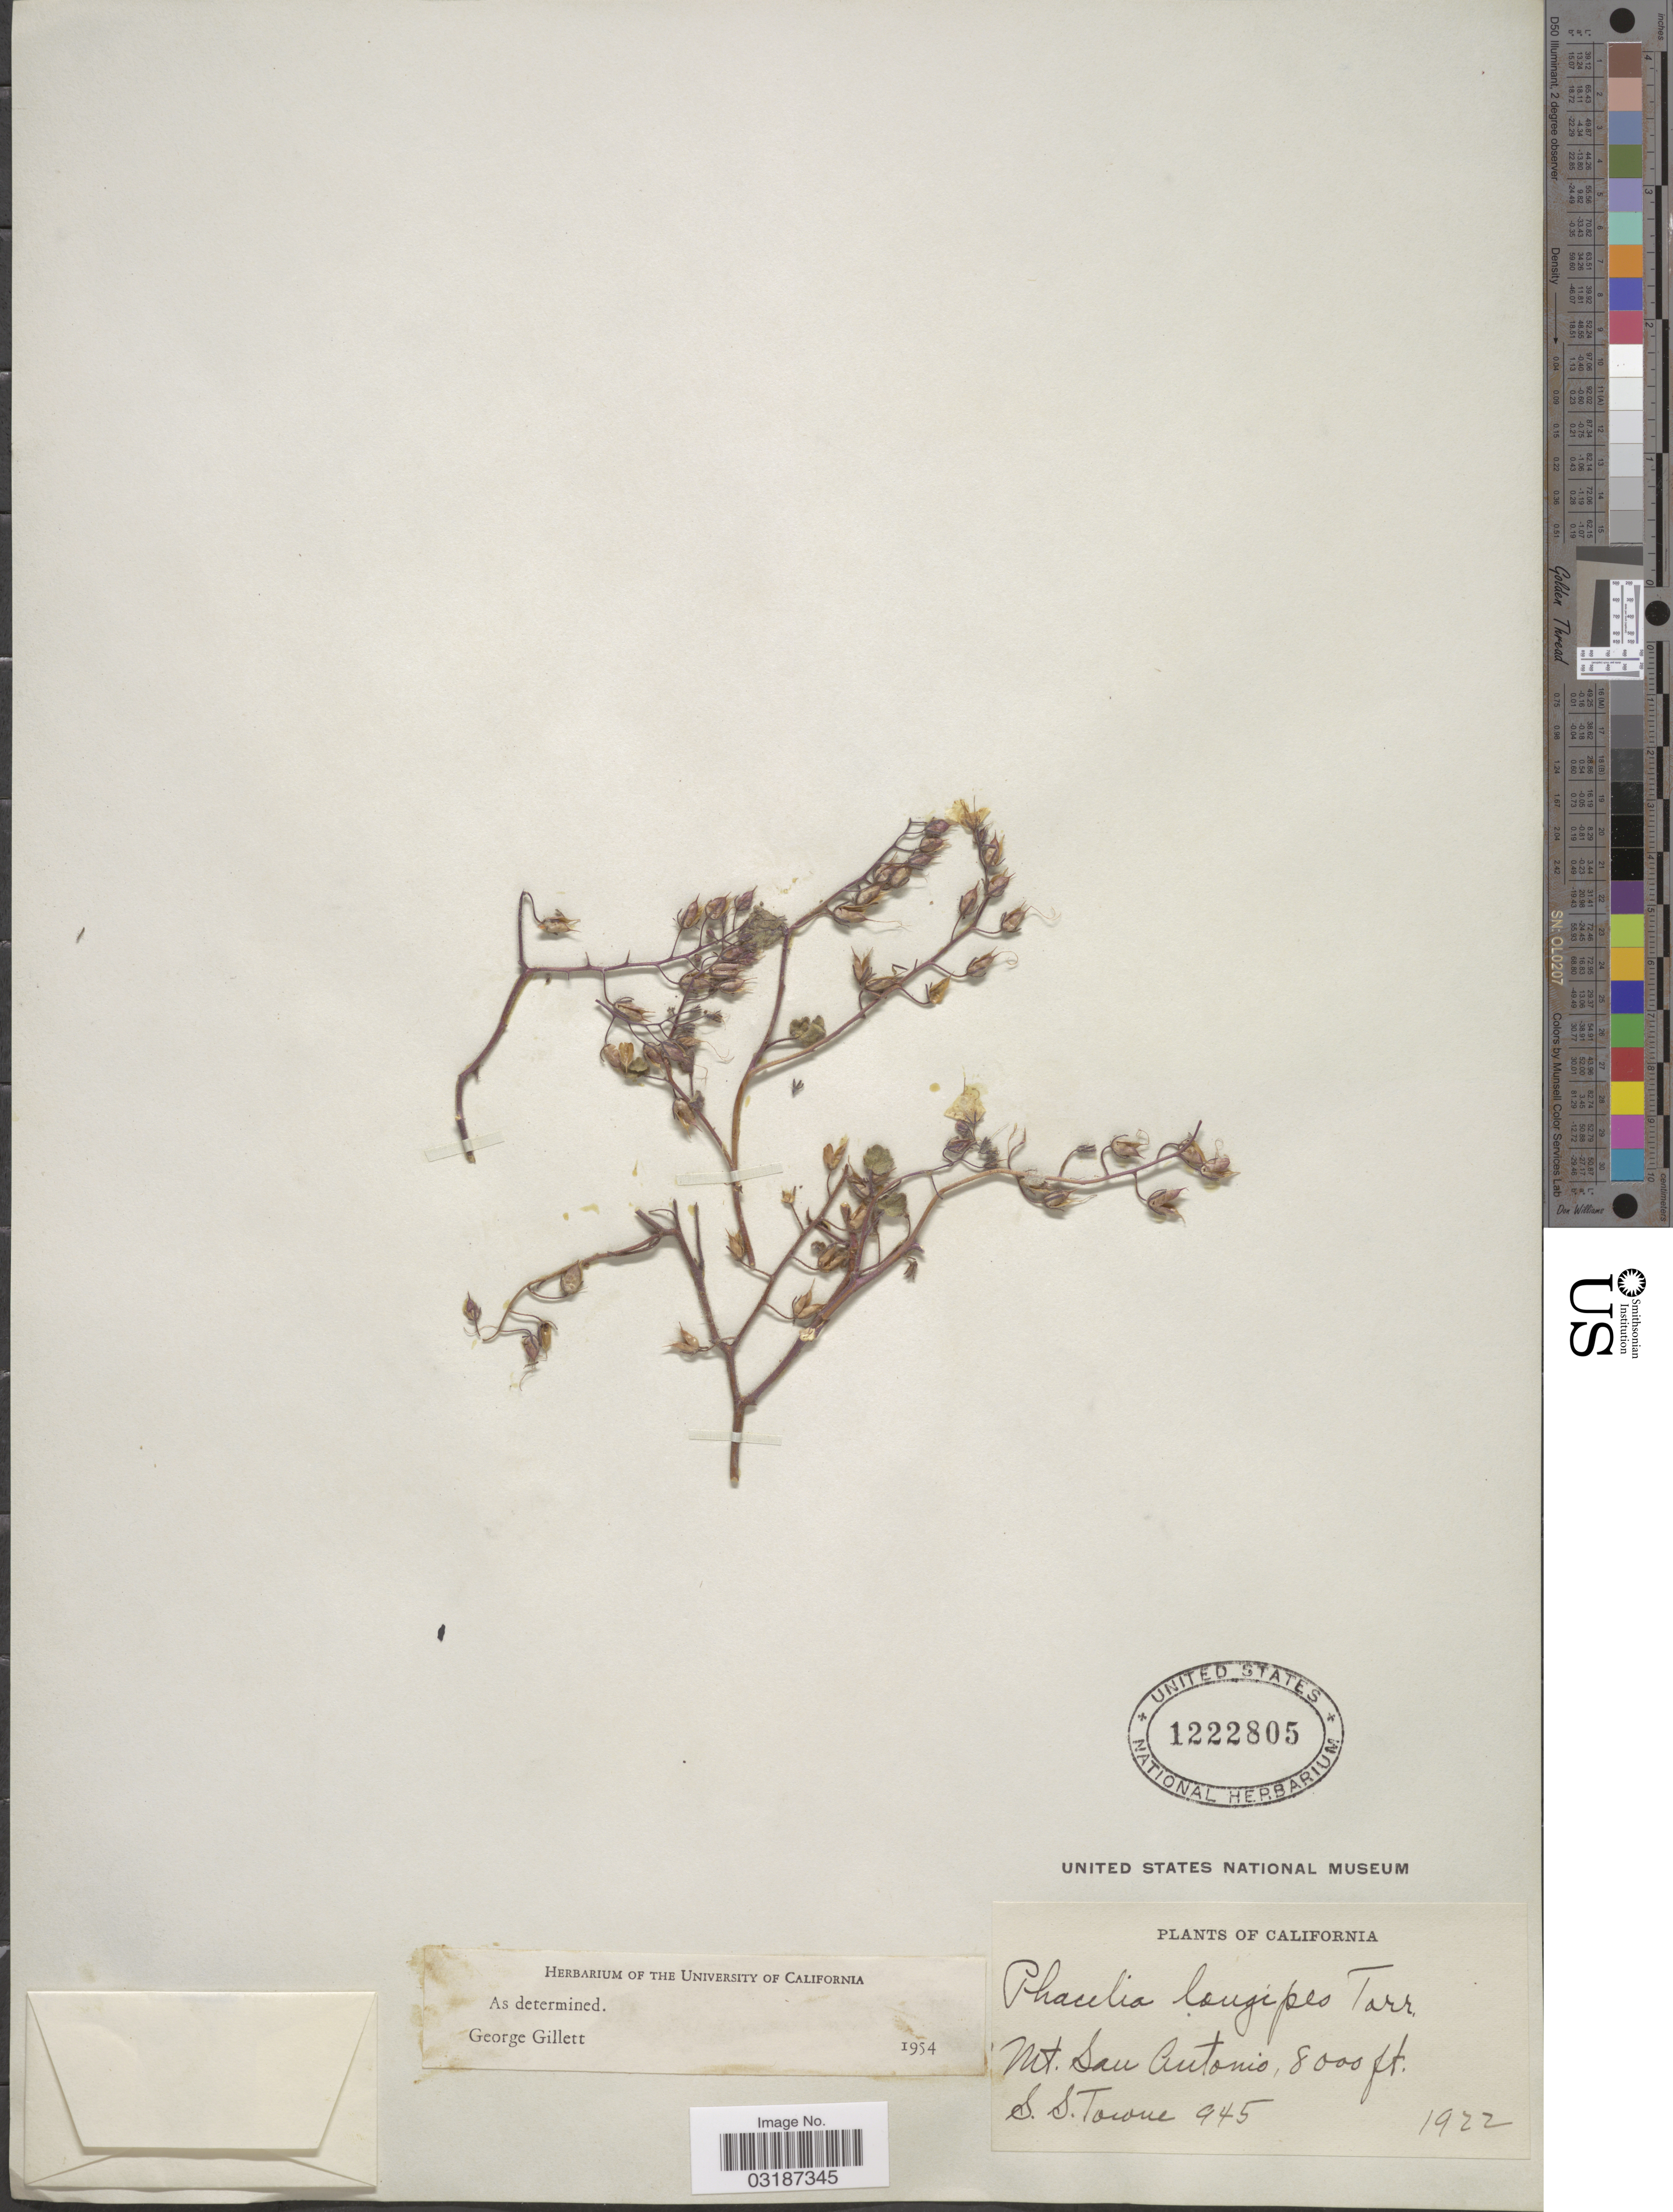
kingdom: Plantae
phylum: Tracheophyta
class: Magnoliopsida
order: Boraginales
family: Hydrophyllaceae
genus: Phacelia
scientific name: Phacelia longipes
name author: Torr. ex A. Gray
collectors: S. Towne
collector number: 945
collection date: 1922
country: United States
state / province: California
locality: Mt. San Antonio.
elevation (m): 2438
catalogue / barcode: US 1222805